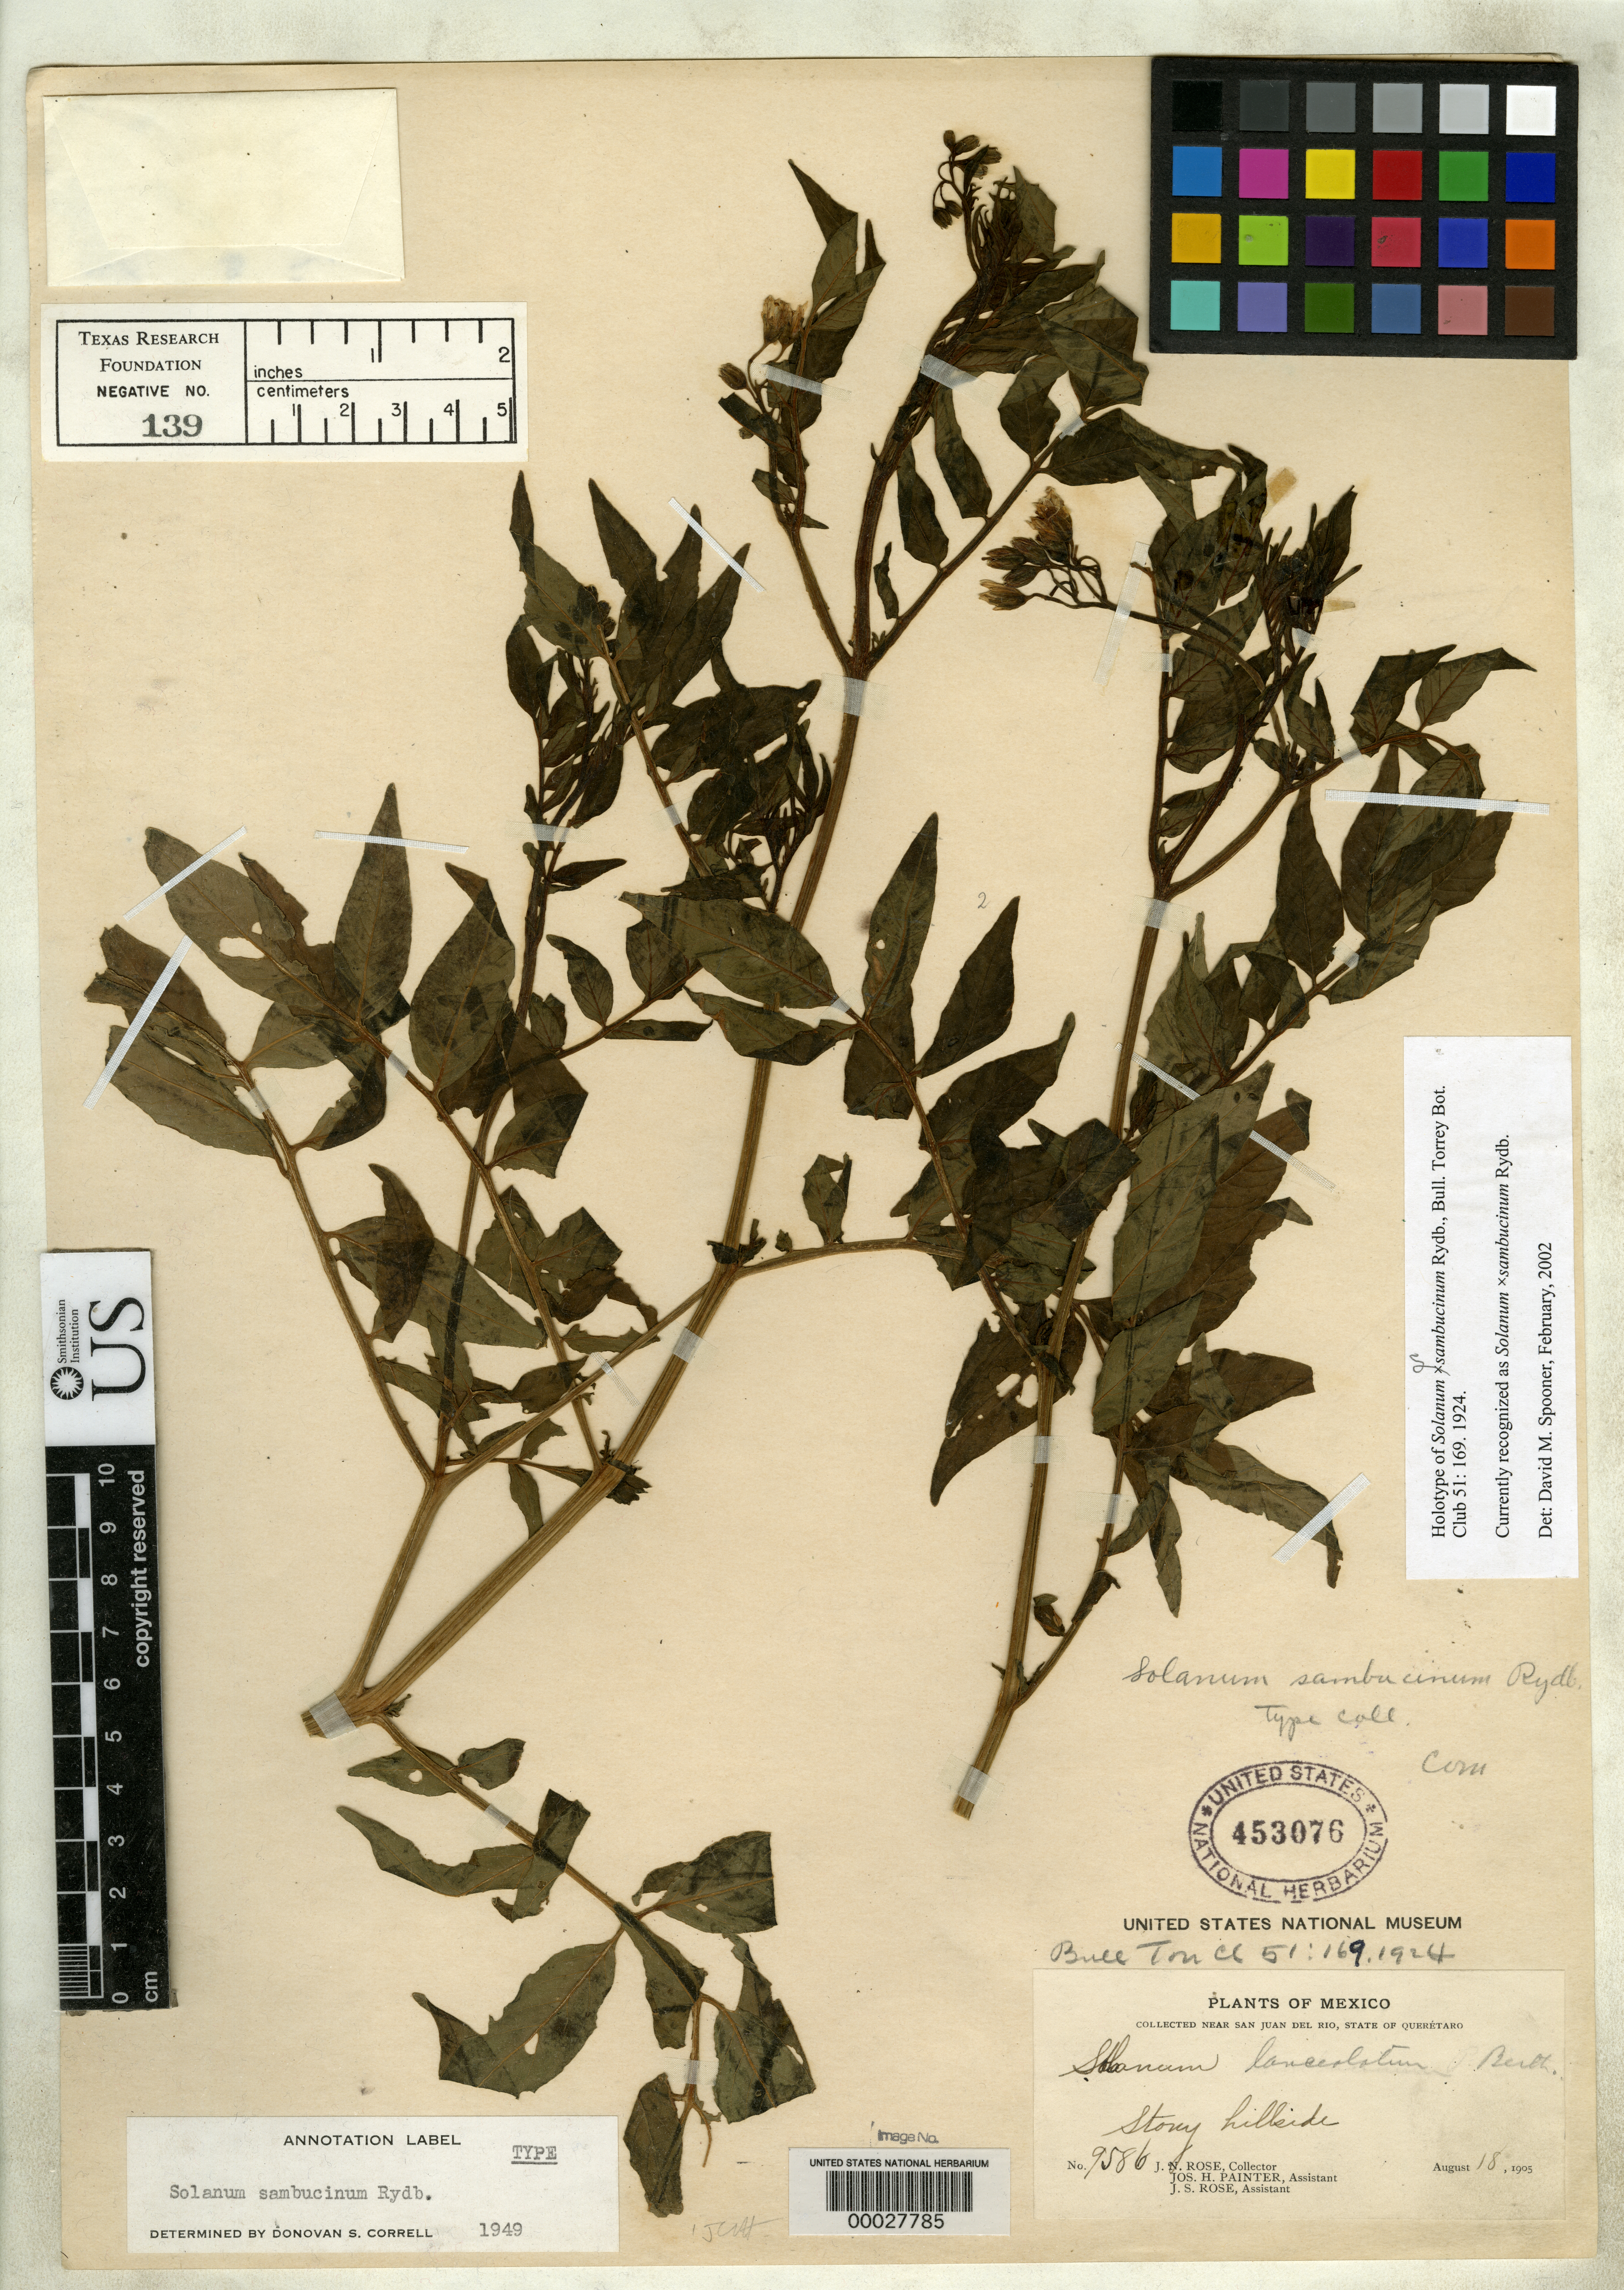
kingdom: Plantae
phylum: Tracheophyta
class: Magnoliopsida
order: Solanales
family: Solanaceae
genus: Solanum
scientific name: Solanum sambucinum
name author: Rydb.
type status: Holotype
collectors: J. N. Rose, J. H. Painter & J. S. Rose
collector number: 9586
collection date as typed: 18 Aug 1905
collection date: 1905-08-18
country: Mexico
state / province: Querétaro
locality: Near San Juan del Rio Querétaro.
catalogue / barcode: US 453076